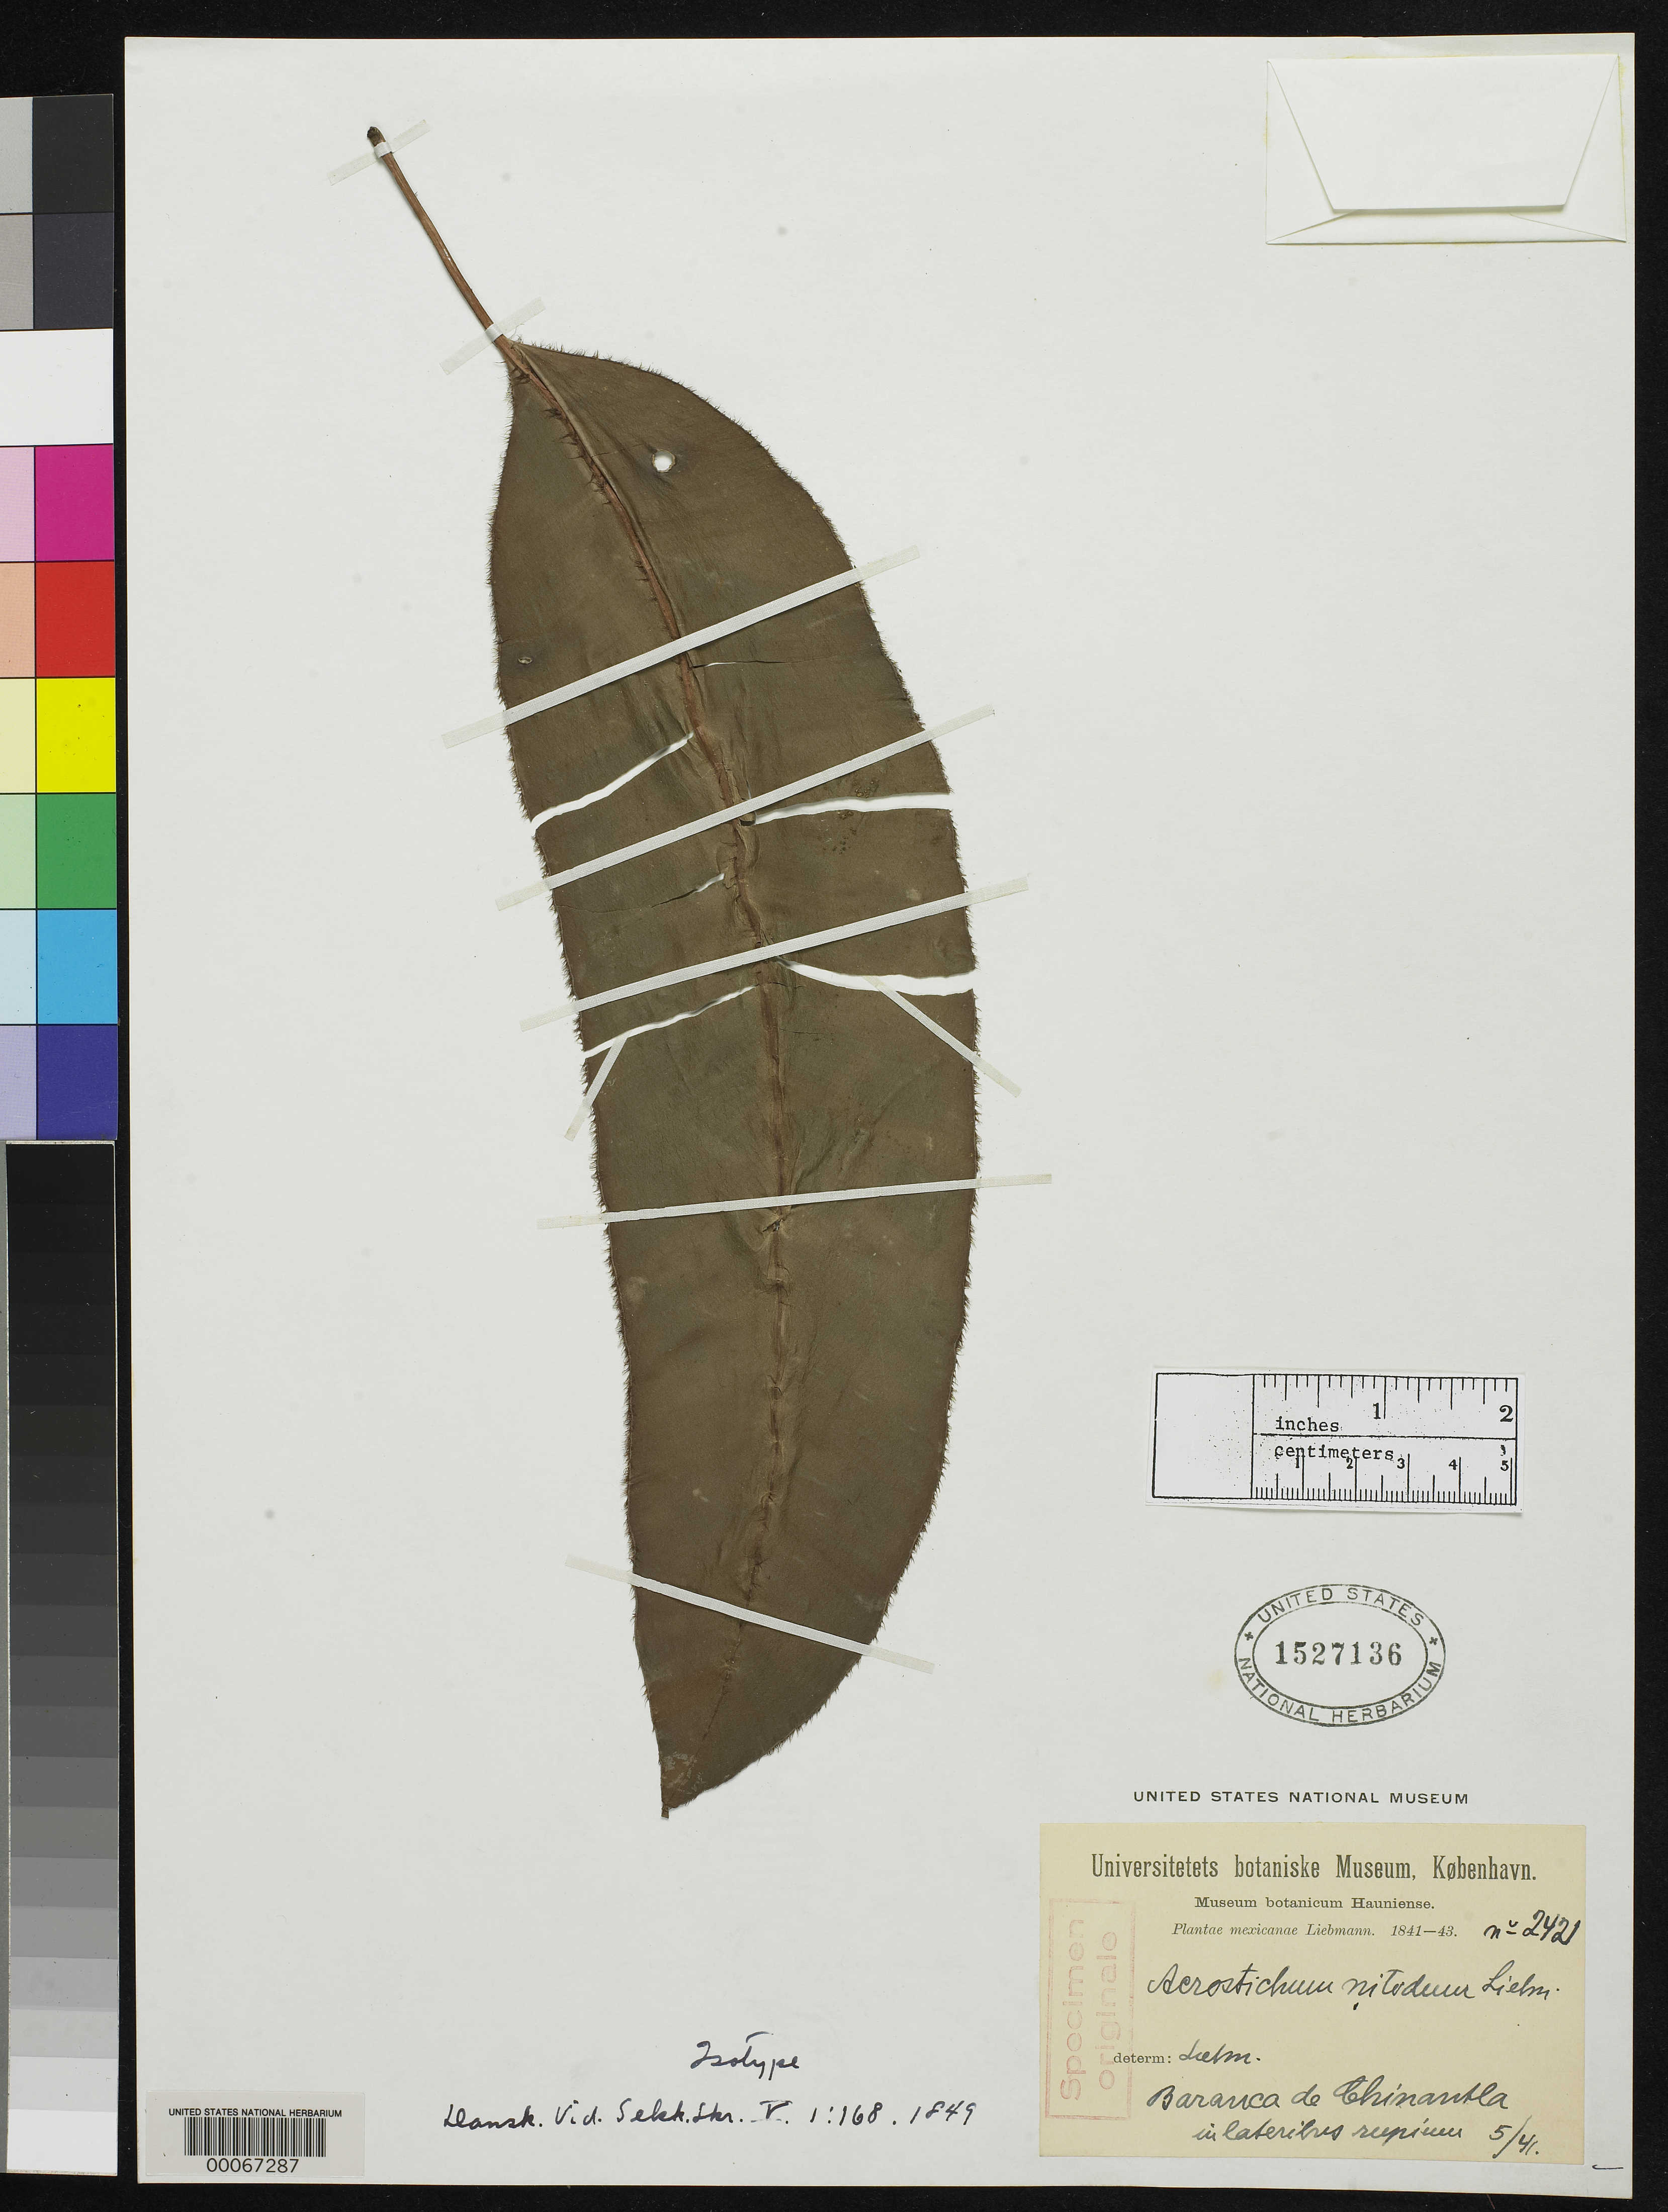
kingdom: Plantae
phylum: Tracheophyta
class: Polypodiopsida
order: Polypodiales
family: Pteridaceae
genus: Acrostichum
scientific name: Acrostichum nitidum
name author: Liebm.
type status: Type Collection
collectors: F. M. Liebmann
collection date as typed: May 1841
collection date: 1841-05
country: Mexico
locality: E of Monserrat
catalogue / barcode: US 1527136